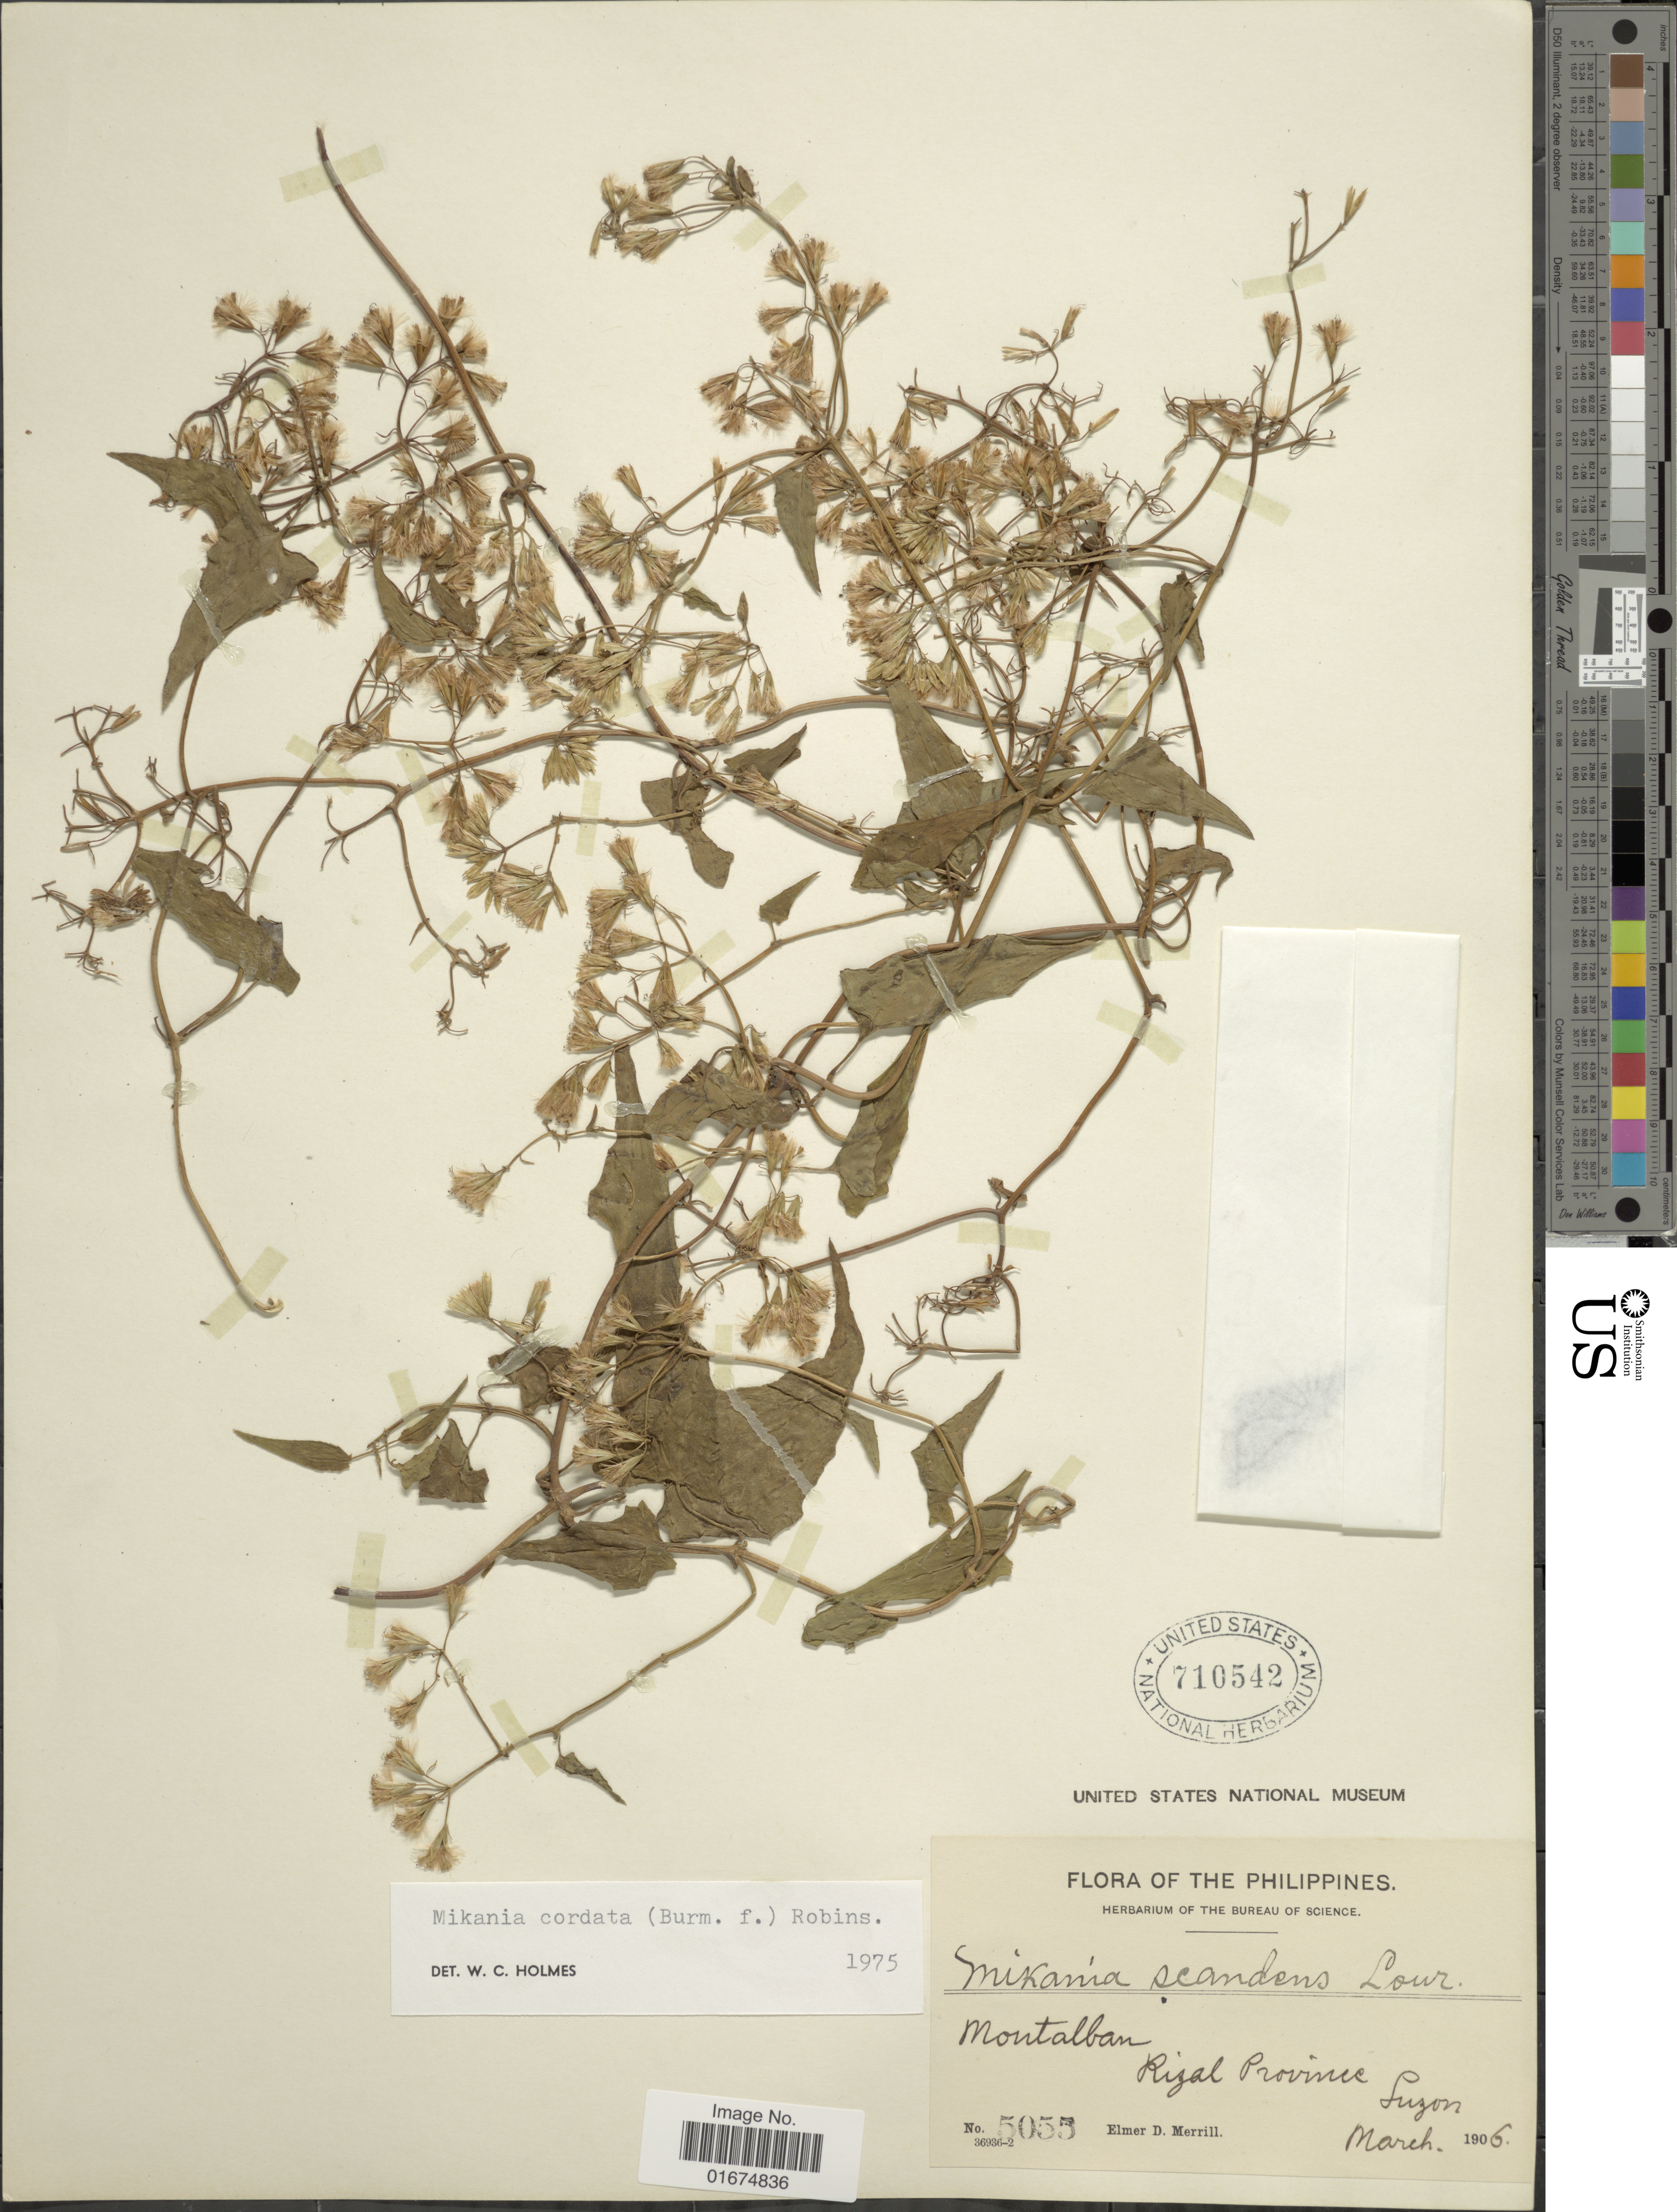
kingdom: Plantae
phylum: Tracheophyta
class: Magnoliopsida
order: Asterales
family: Asteraceae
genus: Mikania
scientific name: Mikania cordata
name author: (Burm. f.) B.L. Rob.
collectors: E. D. Merrill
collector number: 5055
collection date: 1906-03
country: Philippines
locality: Montalban, Rizal Province, Luzon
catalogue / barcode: US 710542